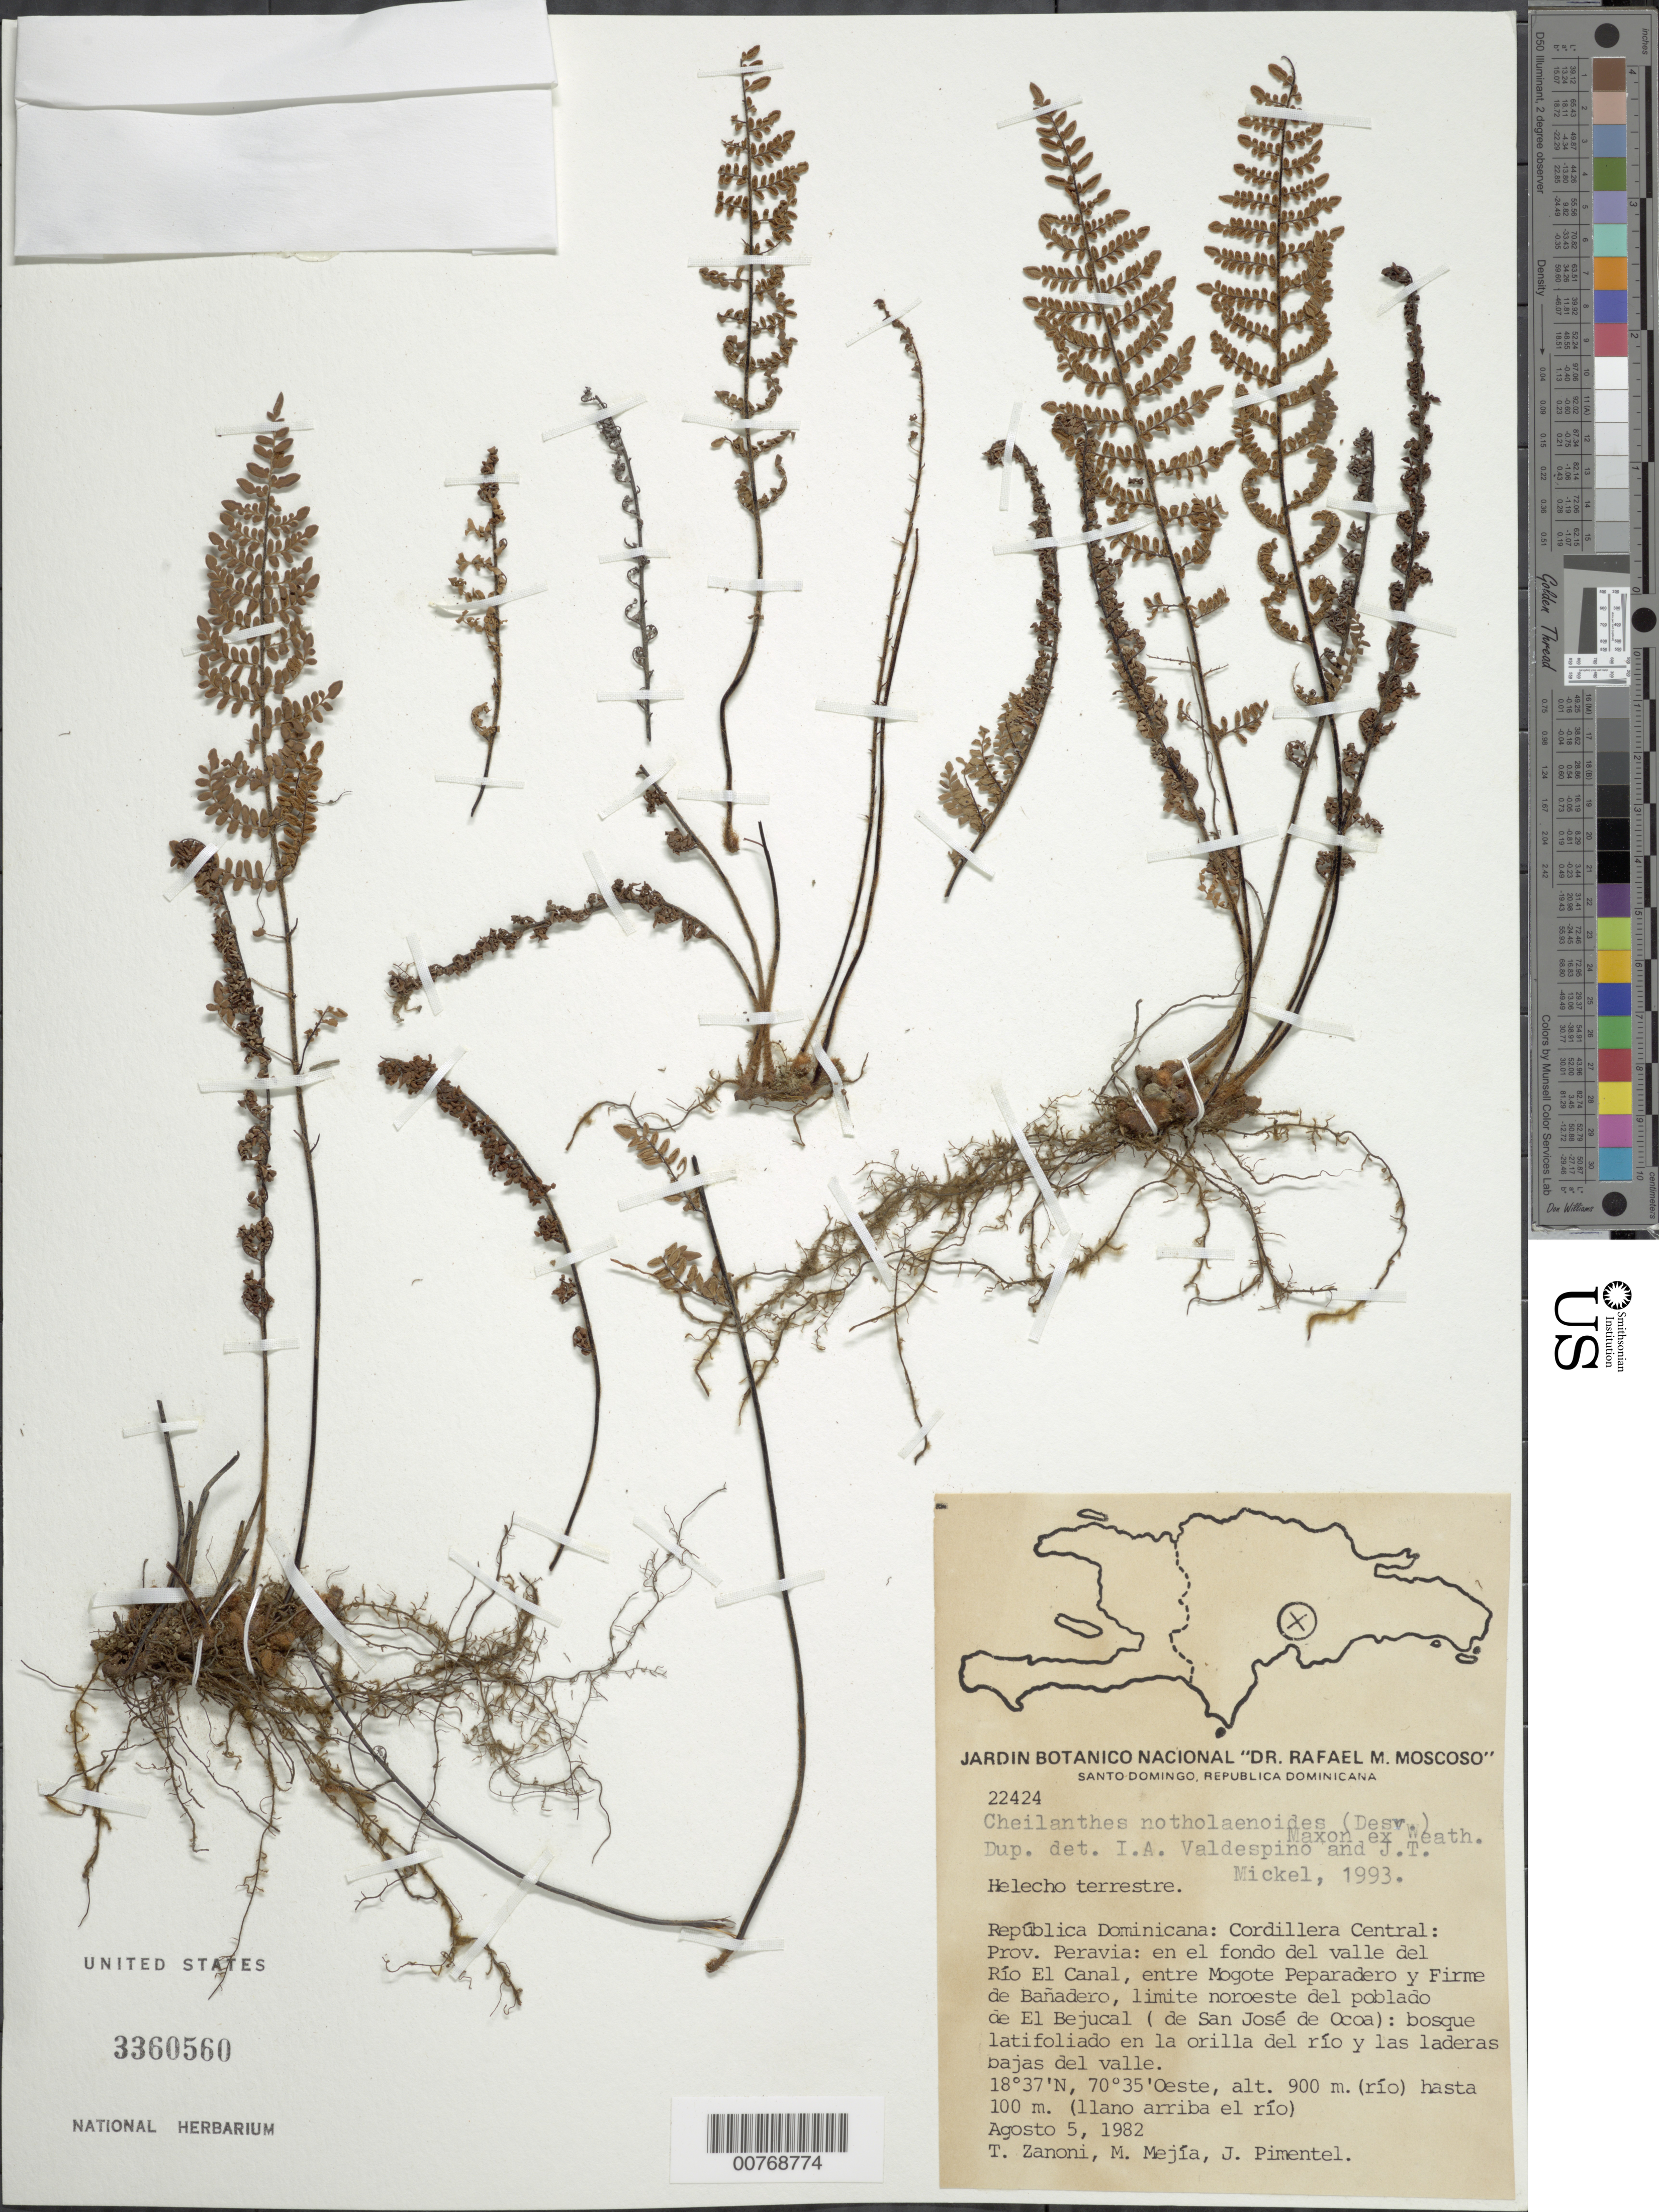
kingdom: Plantae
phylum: Tracheophyta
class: Polypodiopsida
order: Polypodiales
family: Pteridaceae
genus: Myriopteris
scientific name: Myriopteris notholaenoides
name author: (Desv.) Grusz & Windham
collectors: T. A. Zanoni, M. Mejia & J. Pimentel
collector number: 22424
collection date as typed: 05 Aug 1982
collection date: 1982-08-05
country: Dominican Republic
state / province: Peravia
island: Hispaniola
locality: Cordillera Central, en el fondo del valle del Río El Canal, entre Mogote Peparadero y Firme de Bañadero, limite noroeste del poblado de El Bejucal (de San José de Ocoa)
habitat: Bosque latifoliado en la orilla del río y las laderas bajas del valle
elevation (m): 900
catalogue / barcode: US 3360560